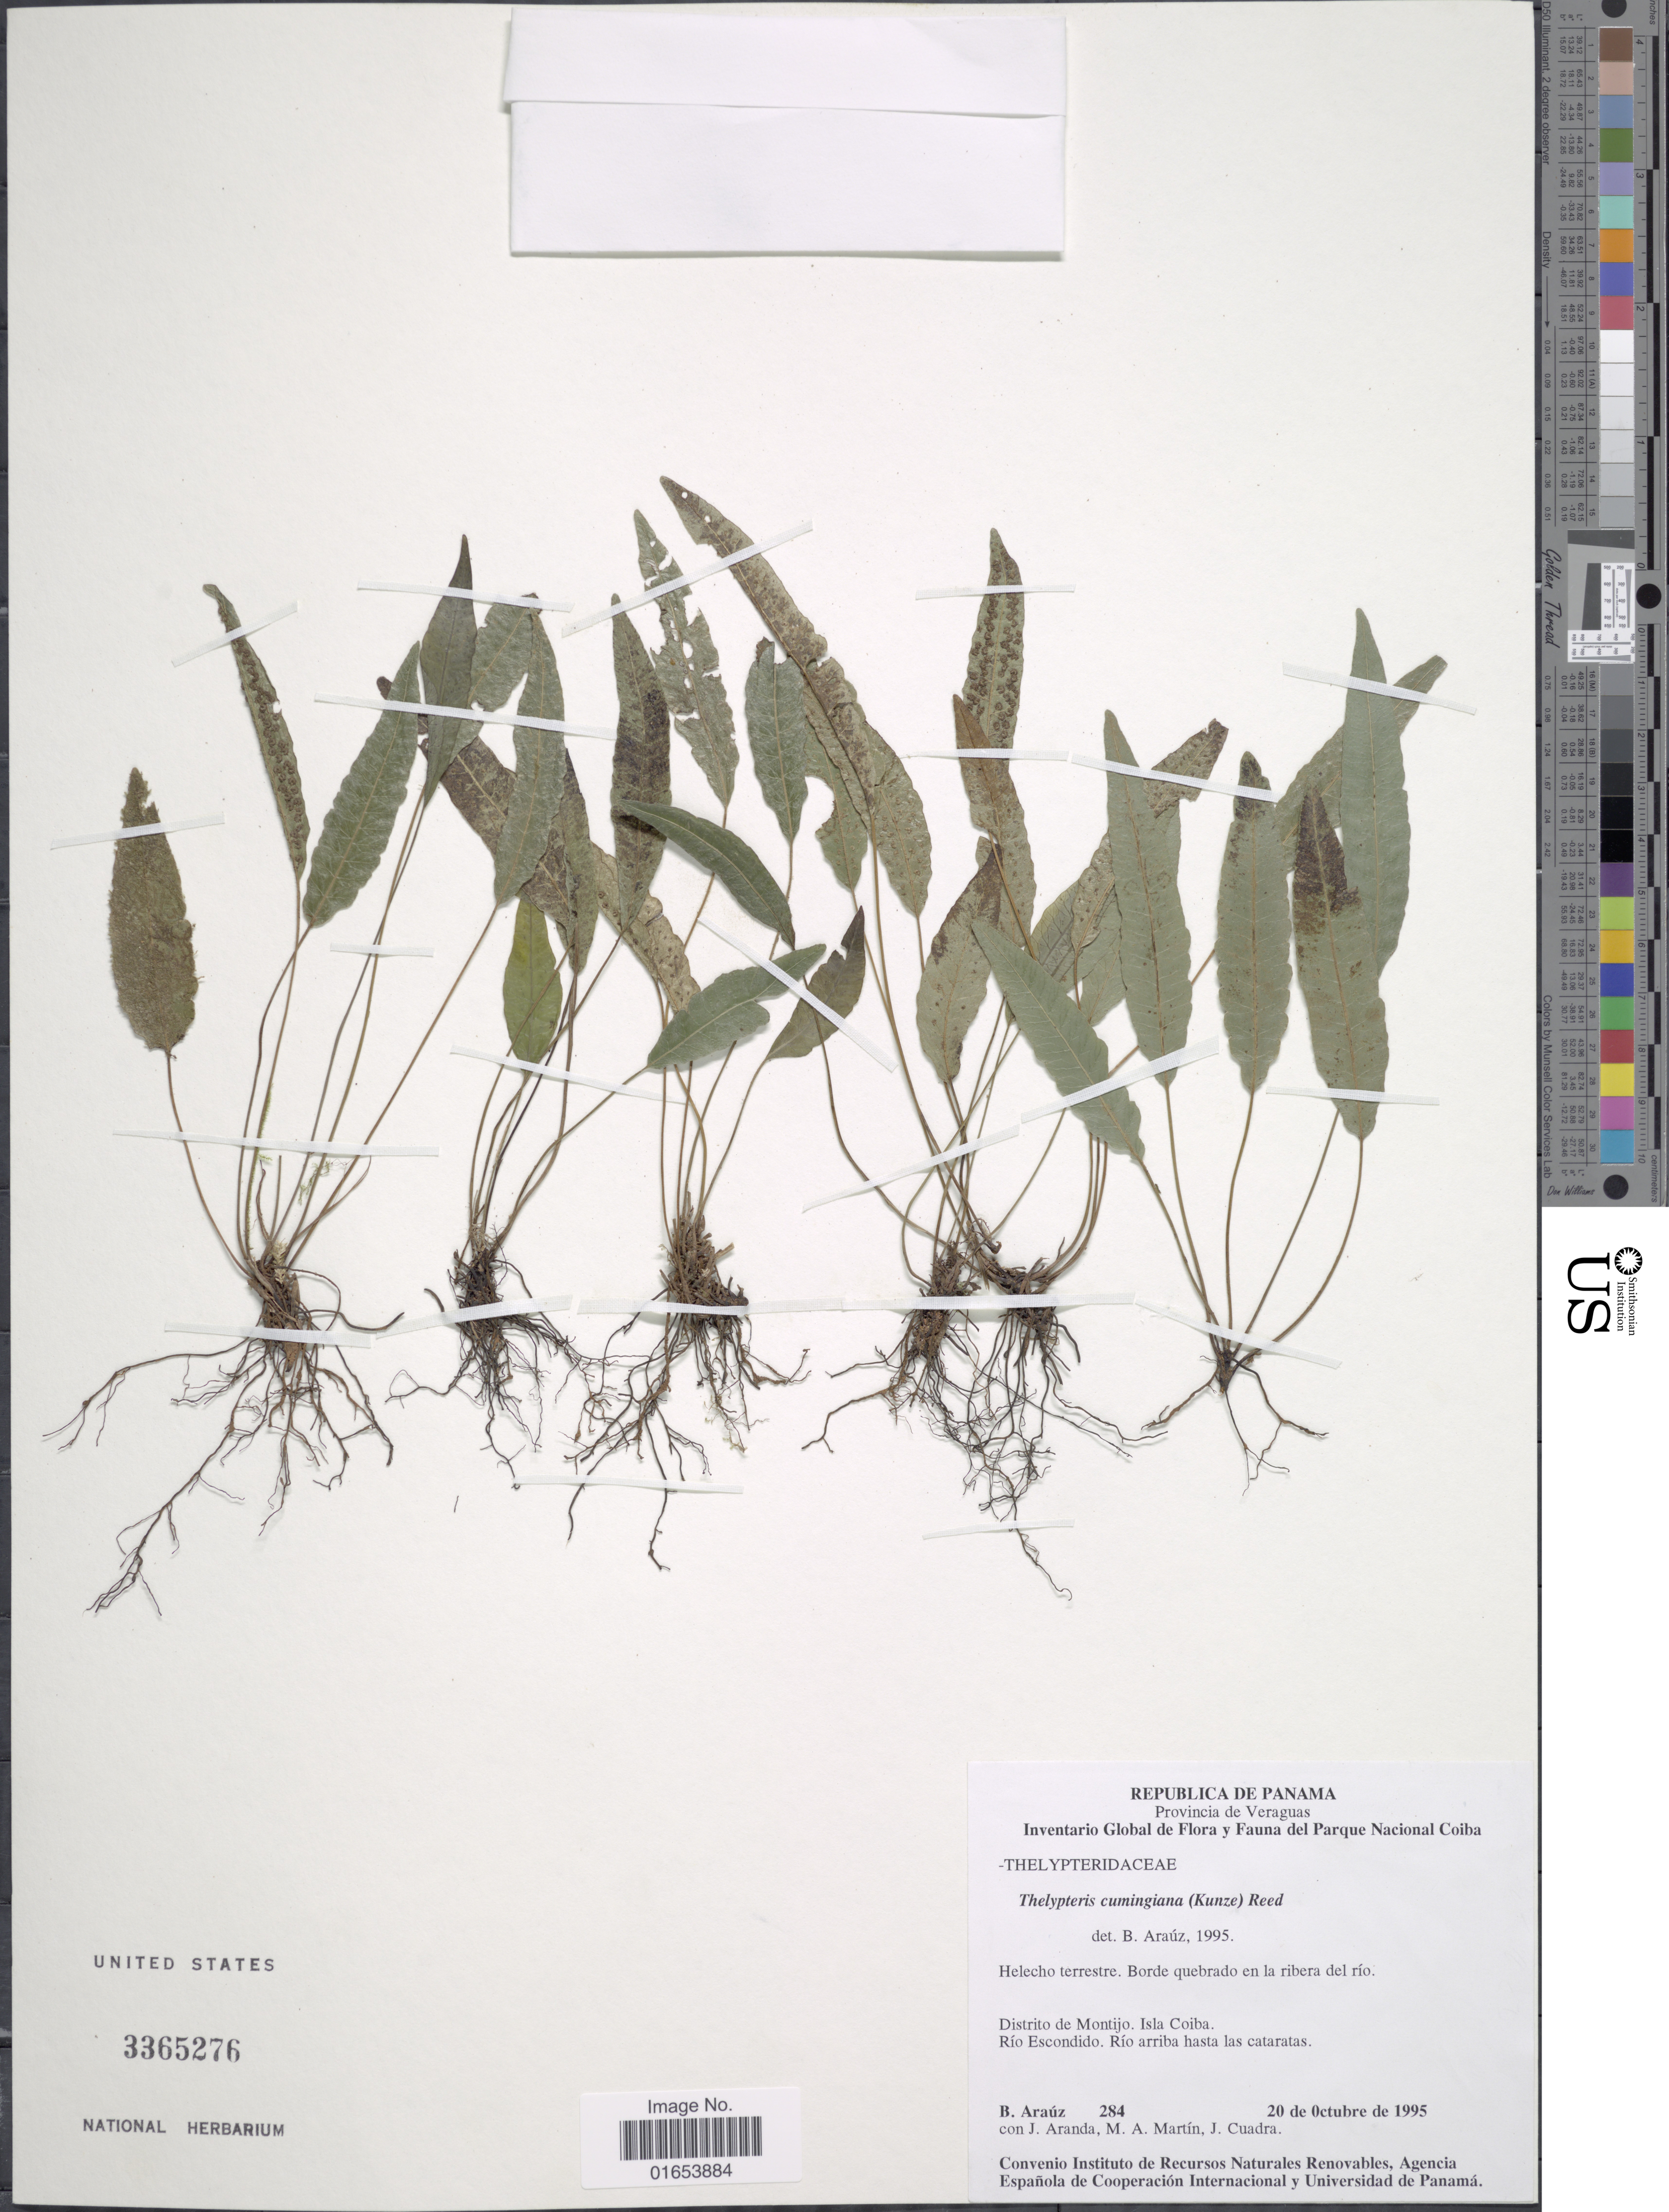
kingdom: Plantae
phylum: Tracheophyta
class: Polypodiopsida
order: Polypodiales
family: Thelypteridaceae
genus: Goniopteris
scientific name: Goniopteris cumingiana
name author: (Kunze) de Jonch. & Sen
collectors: B. Araúz, J. Aranda, M. A. Martin & J. Cuadra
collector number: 284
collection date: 1995-10-20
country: Panama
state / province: Veraguas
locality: Provincia de Veraguas, Distrito de Montijo, Isla Coiba, Rio Escondido, Rio arriba hasta las cataratas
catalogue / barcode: US 3365276